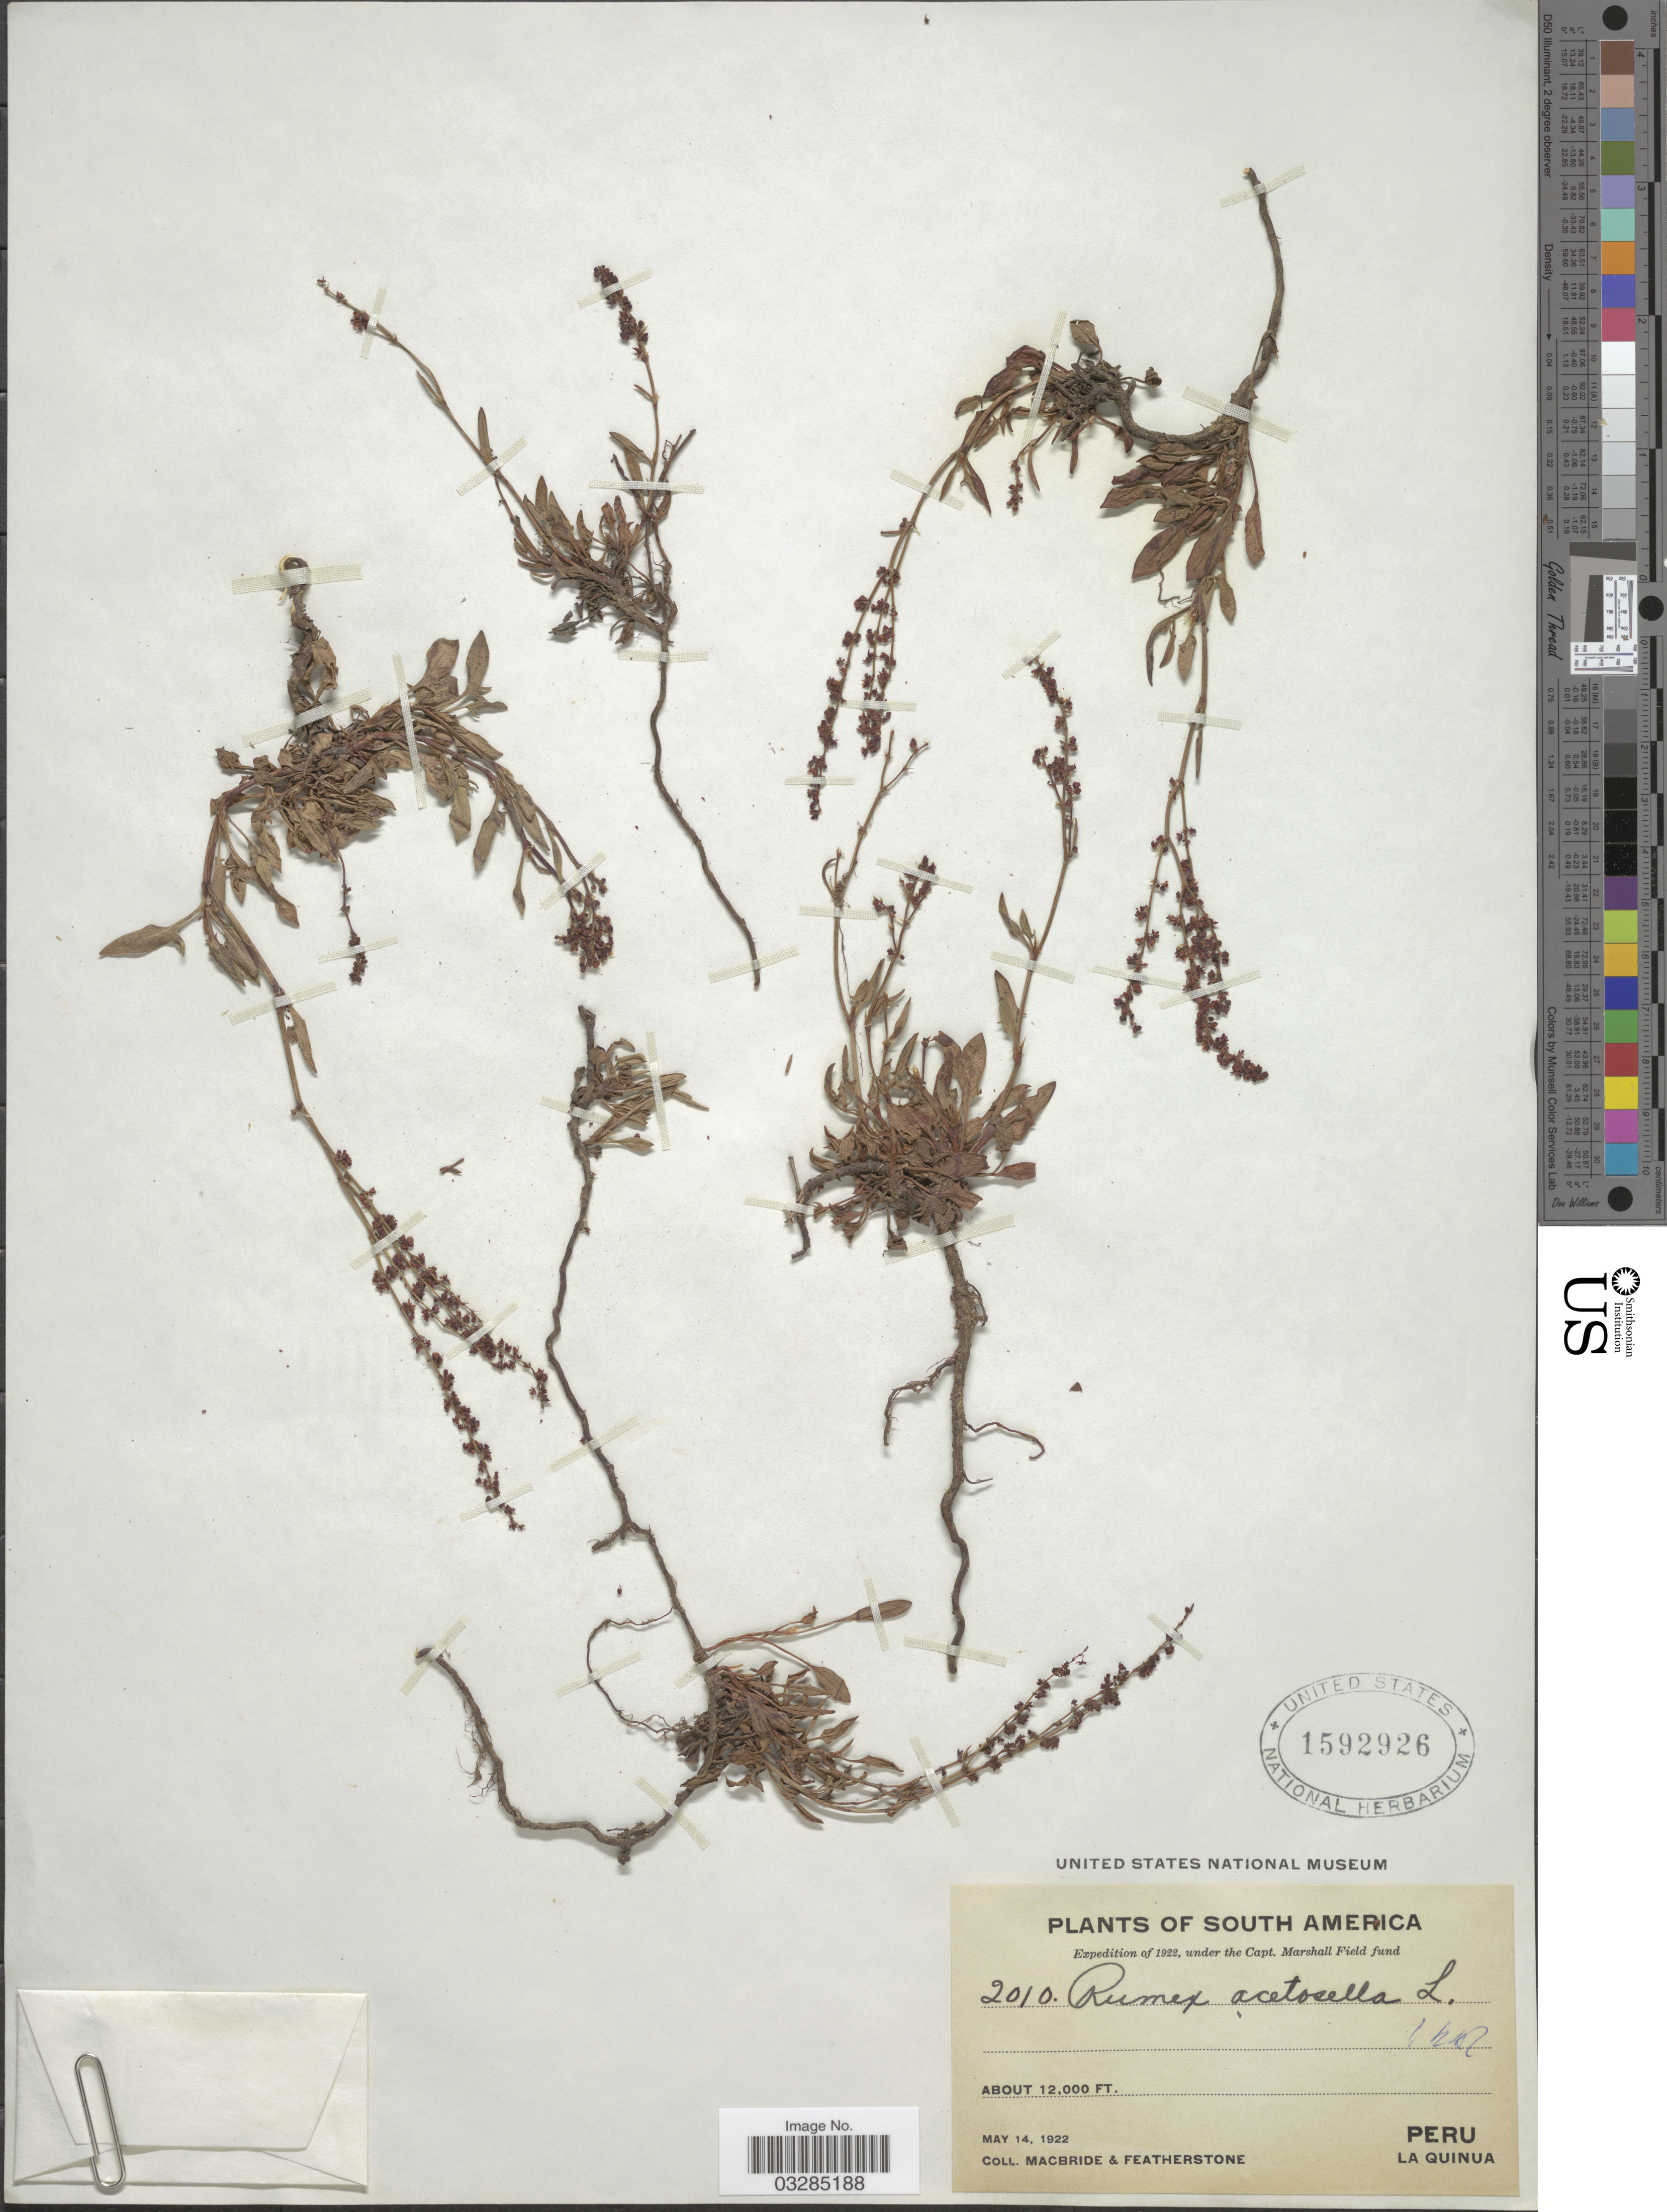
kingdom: Plantae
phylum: Tracheophyta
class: Magnoliopsida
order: Caryophyllales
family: Polygonaceae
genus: Rumex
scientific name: Rumex acetosella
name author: L.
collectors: Macbride, -- & -. Featherstone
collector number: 2010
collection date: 1922-05-14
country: Peru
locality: La Quinua.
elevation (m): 3658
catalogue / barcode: US 1592926